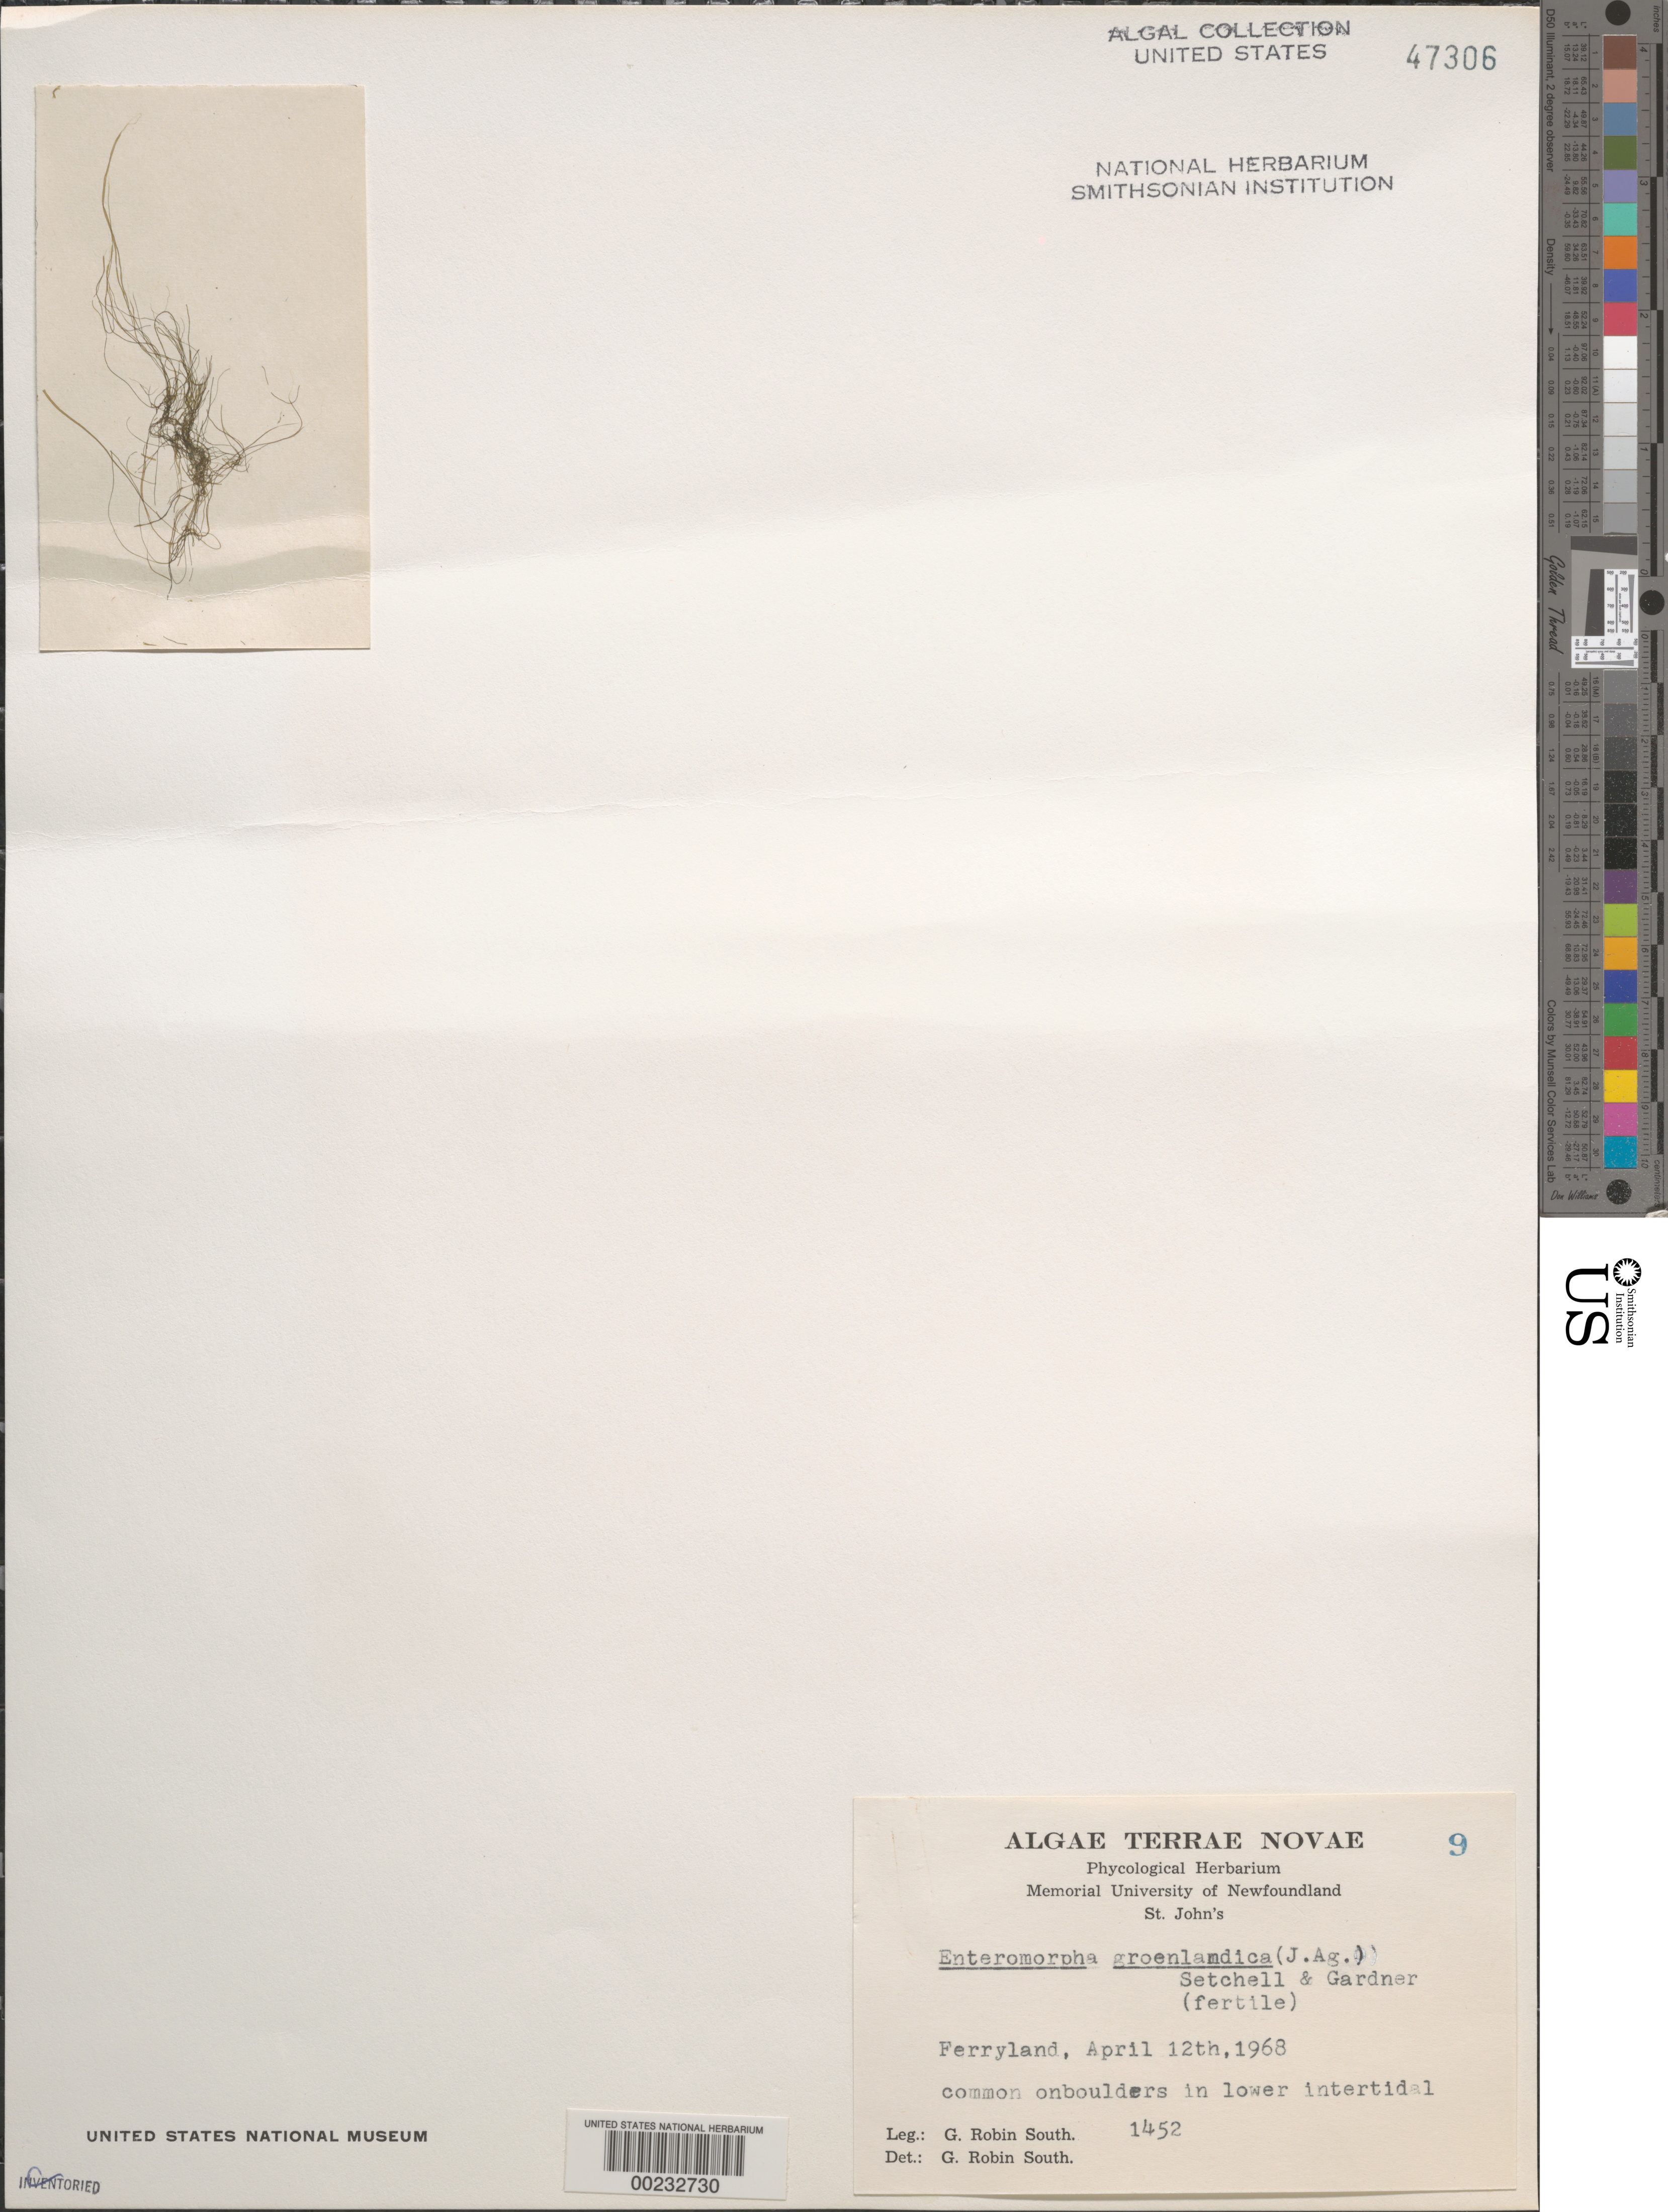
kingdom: Plantae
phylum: Chlorophyta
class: Ulvophyceae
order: Ulotrichales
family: Ulotrichaceae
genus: Pseudothrix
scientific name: Pseudothrix groenlandica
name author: (J. Agardh) Hanic & S.C. Lindstrom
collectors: G. R. South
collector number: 1452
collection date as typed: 12 Apr 1968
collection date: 1968-04-12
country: Canada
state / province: Newfoundland and Labrador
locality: Ferryland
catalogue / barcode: US 47306